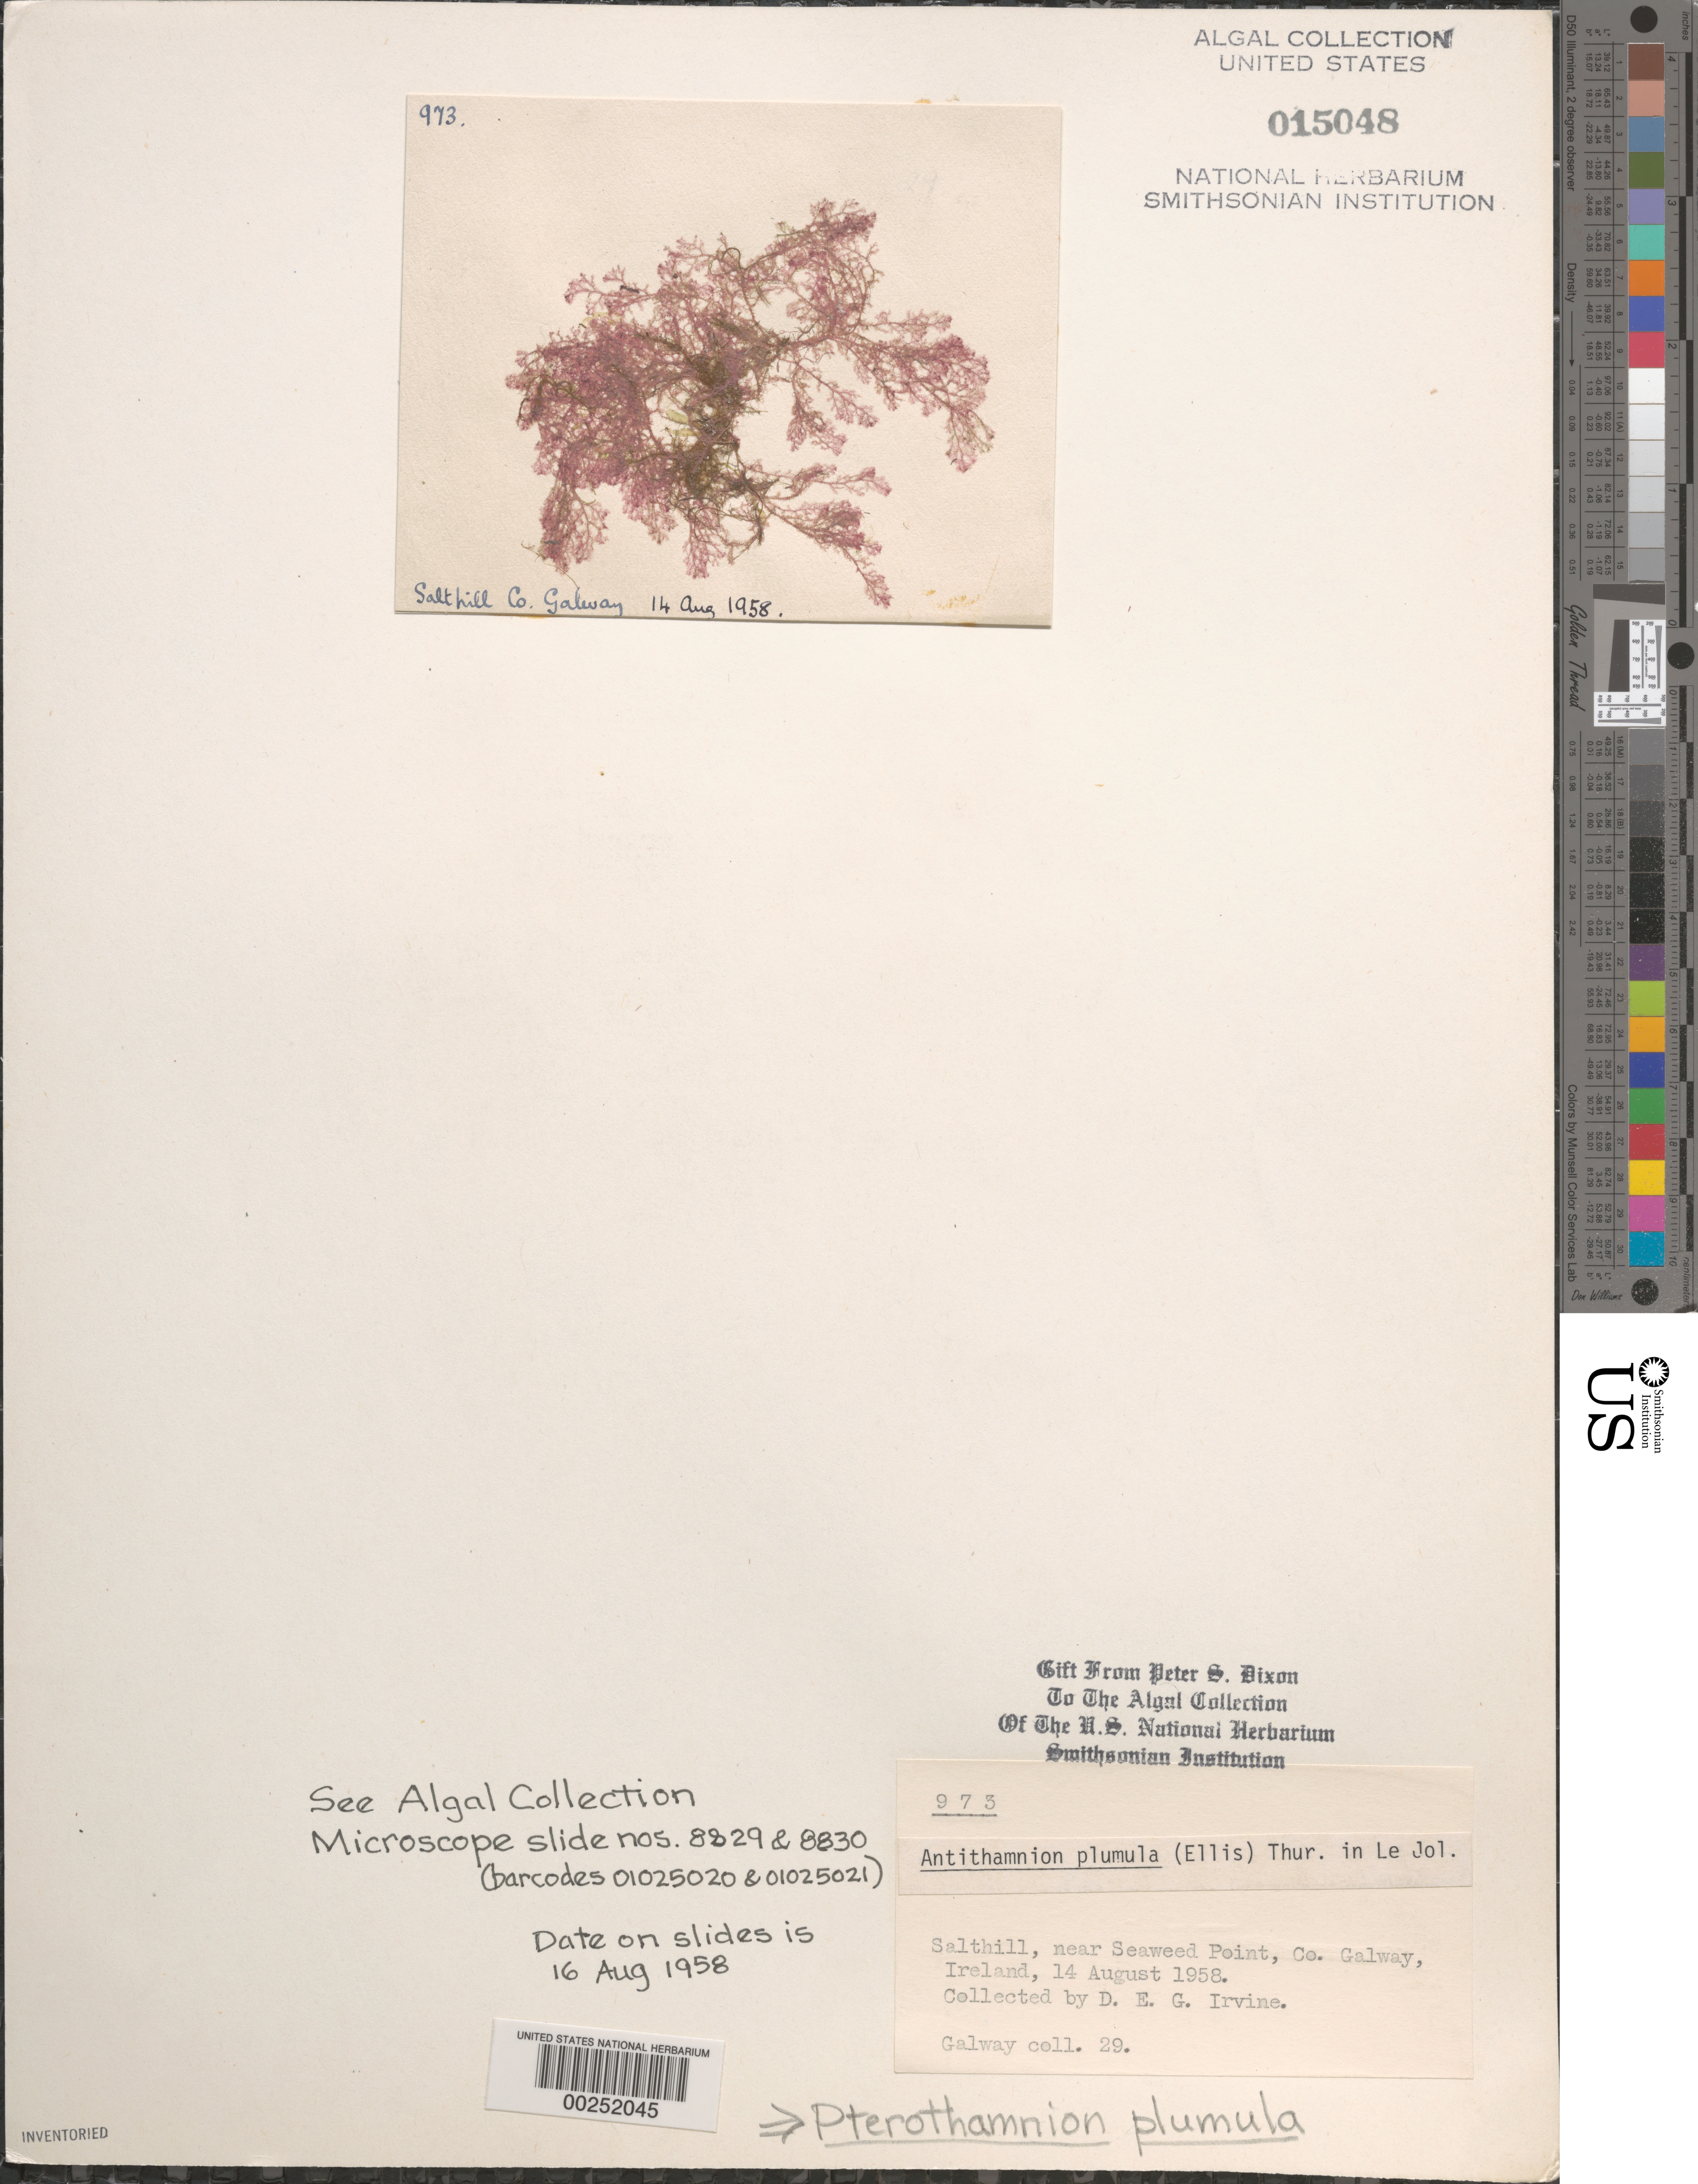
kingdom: Plantae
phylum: Rhodophyta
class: Florideophyceae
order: Ceramiales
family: Ceramiaceae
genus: Pterothamnion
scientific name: Pterothamnion plumula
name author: (J. Ellis) Näg.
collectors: P. S. Dixon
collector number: PSD 973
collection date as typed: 14 Aug 1958 or 16 Aug 1958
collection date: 1958-08-14 or 1958-08-16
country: Ireland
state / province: Connaught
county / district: Galway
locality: Salthill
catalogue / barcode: US 15048